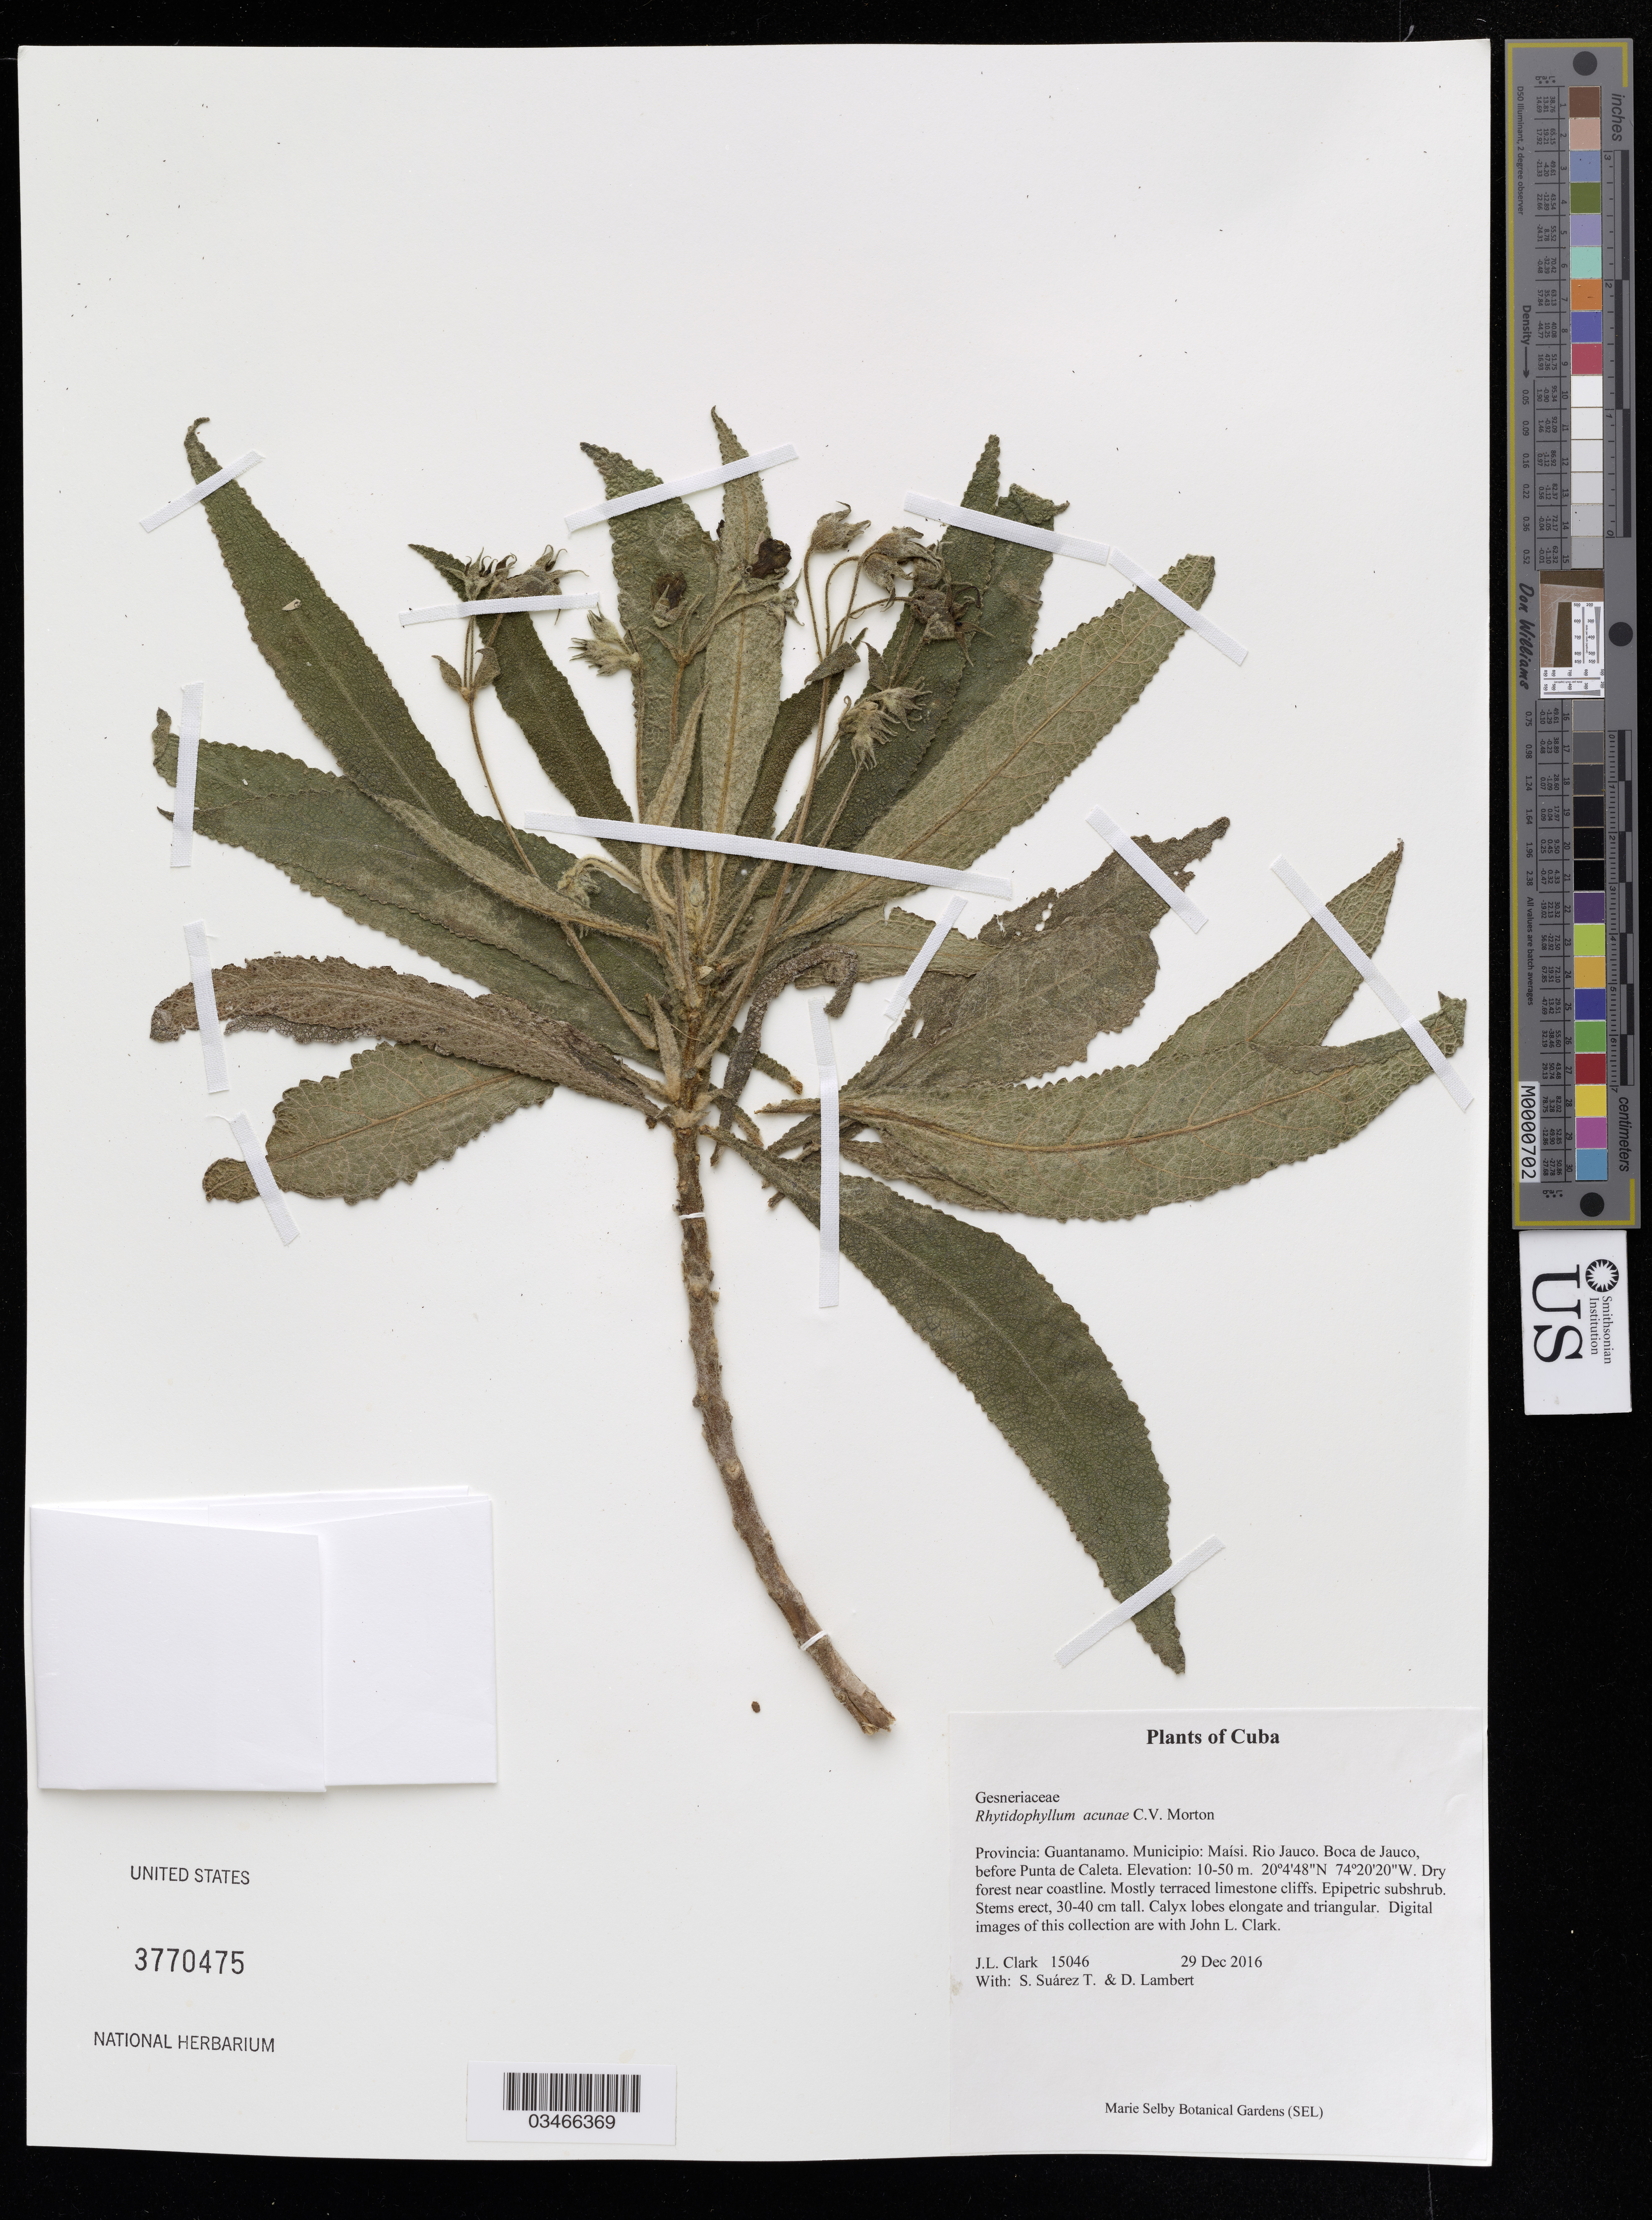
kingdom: Plantae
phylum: Tracheophyta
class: Magnoliopsida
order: Lamiales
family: Gesneriaceae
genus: Rhytidophyllum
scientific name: Rhytidophyllum acunae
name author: C.V. Morton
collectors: J. Clark, S. Suárez T. & D. Lambert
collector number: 15046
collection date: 2016-12-29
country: Cuba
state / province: Guantánamo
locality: Maísi. Rio Jauco. Boca de Jauco, before Punta de Caleta.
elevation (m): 10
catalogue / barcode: US 3770475